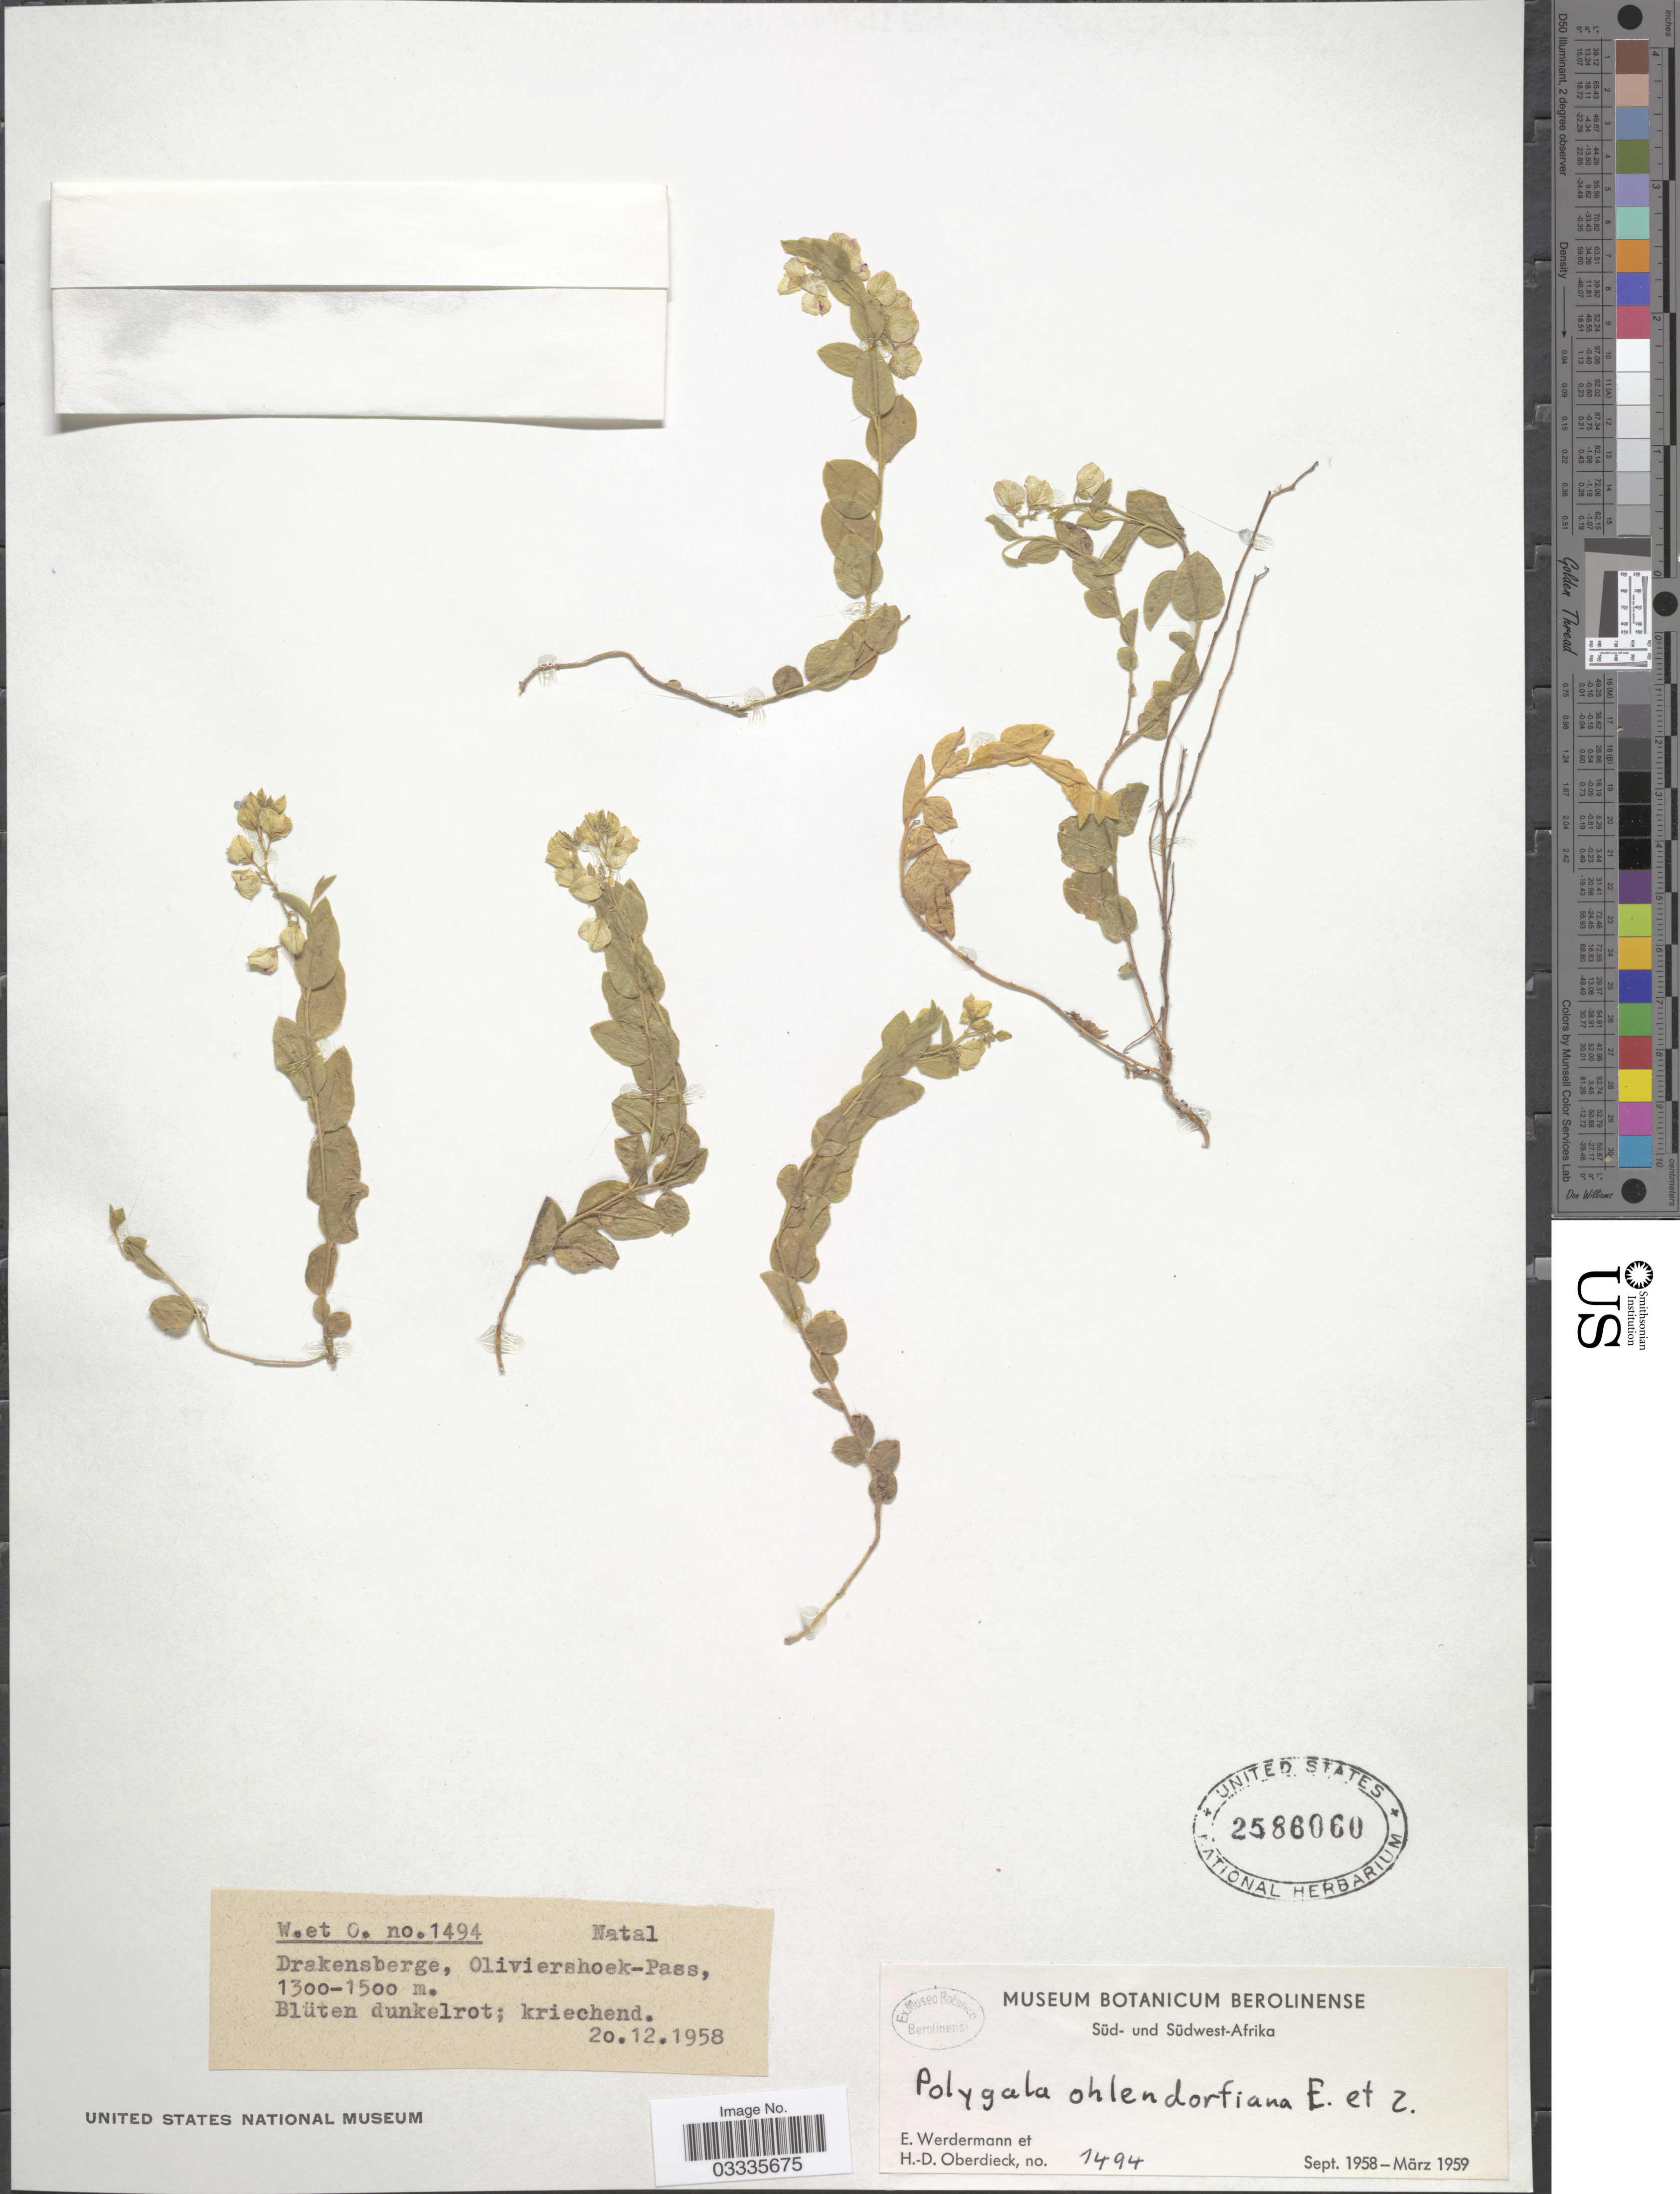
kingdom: Plantae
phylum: Tracheophyta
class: Magnoliopsida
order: Fabales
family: Polygalaceae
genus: Polygala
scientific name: Polygala ohlendorfiana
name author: Eckl. & Zeyh.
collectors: E. Werdermann & H. Oberdieck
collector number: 1494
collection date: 1958-12-20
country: South Africa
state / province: KwaZulu-Natal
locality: Natal. Draneksnberge, Oliviershoek-Pass. Süd-Afrika.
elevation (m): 1300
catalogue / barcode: US 2586060